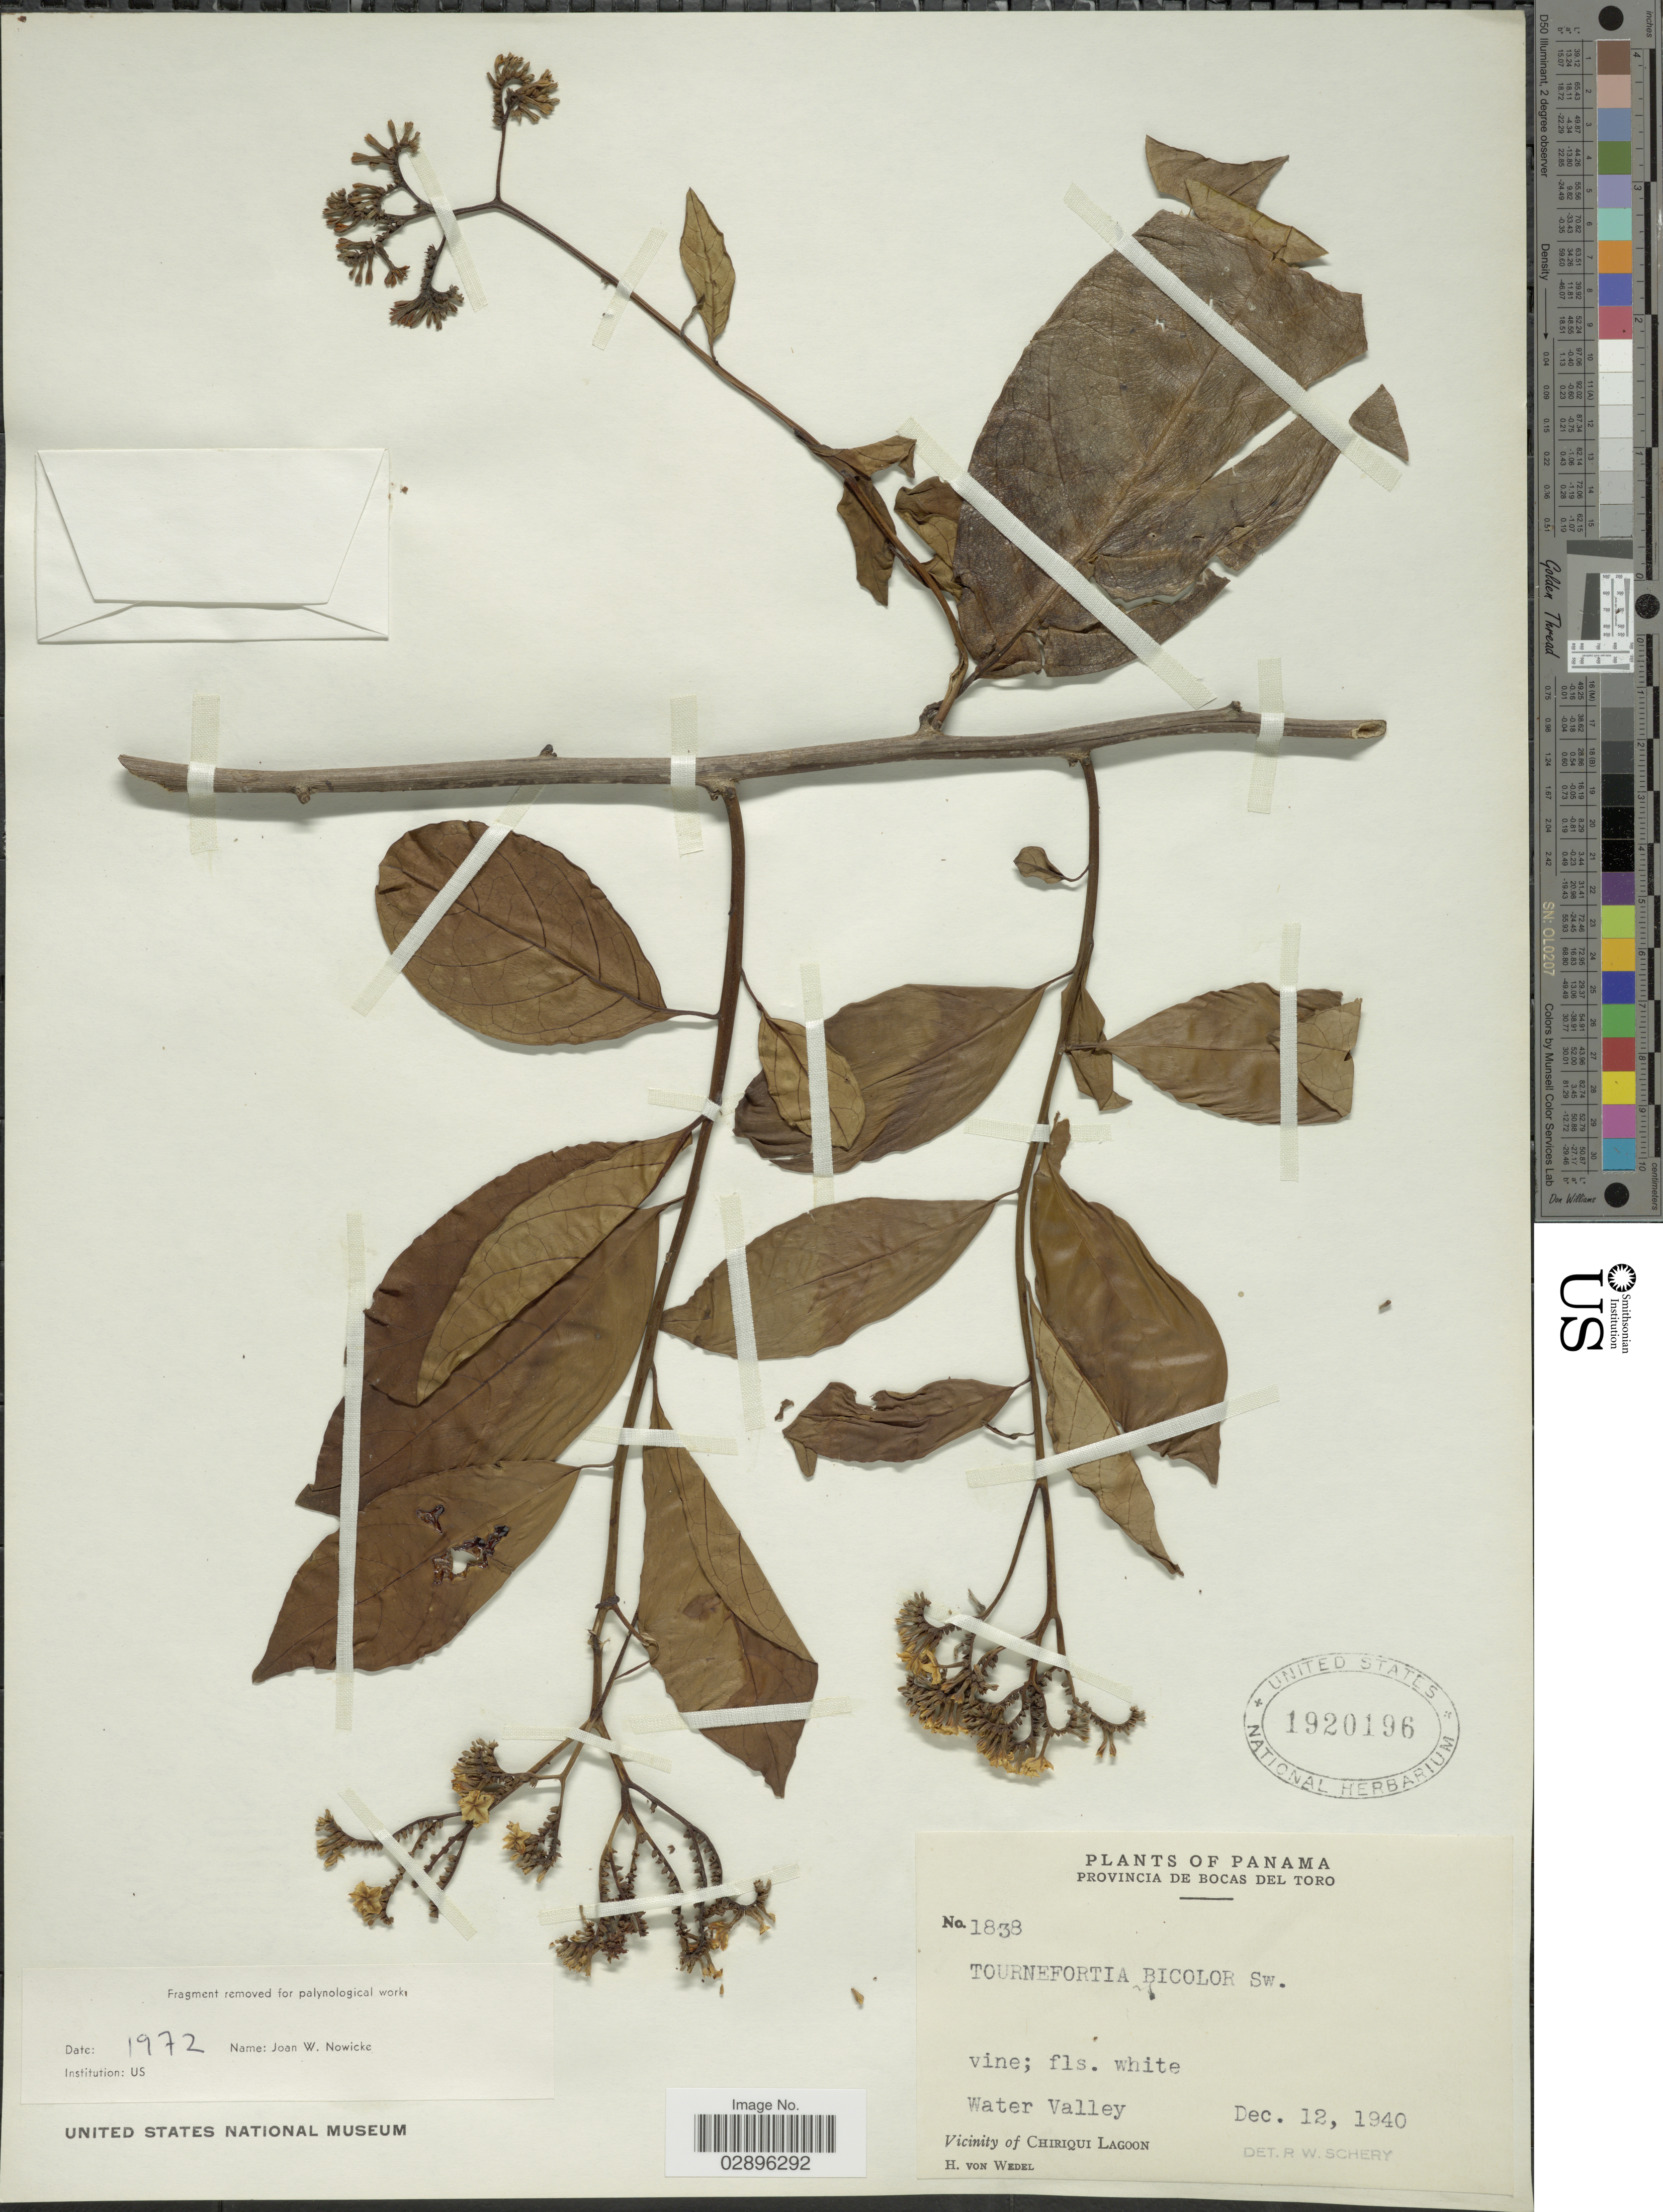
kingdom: Plantae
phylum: Tracheophyta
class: Magnoliopsida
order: Boraginales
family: Heliotropiaceae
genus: Tournefortia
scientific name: Tournefortia bicolor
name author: Sw.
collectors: H. von Wedel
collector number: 1838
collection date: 1940-12-12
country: Panama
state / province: Bocas del Toro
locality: Water Valley. Vicinity of Chiriqui Lagoon.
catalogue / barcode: US 1920196